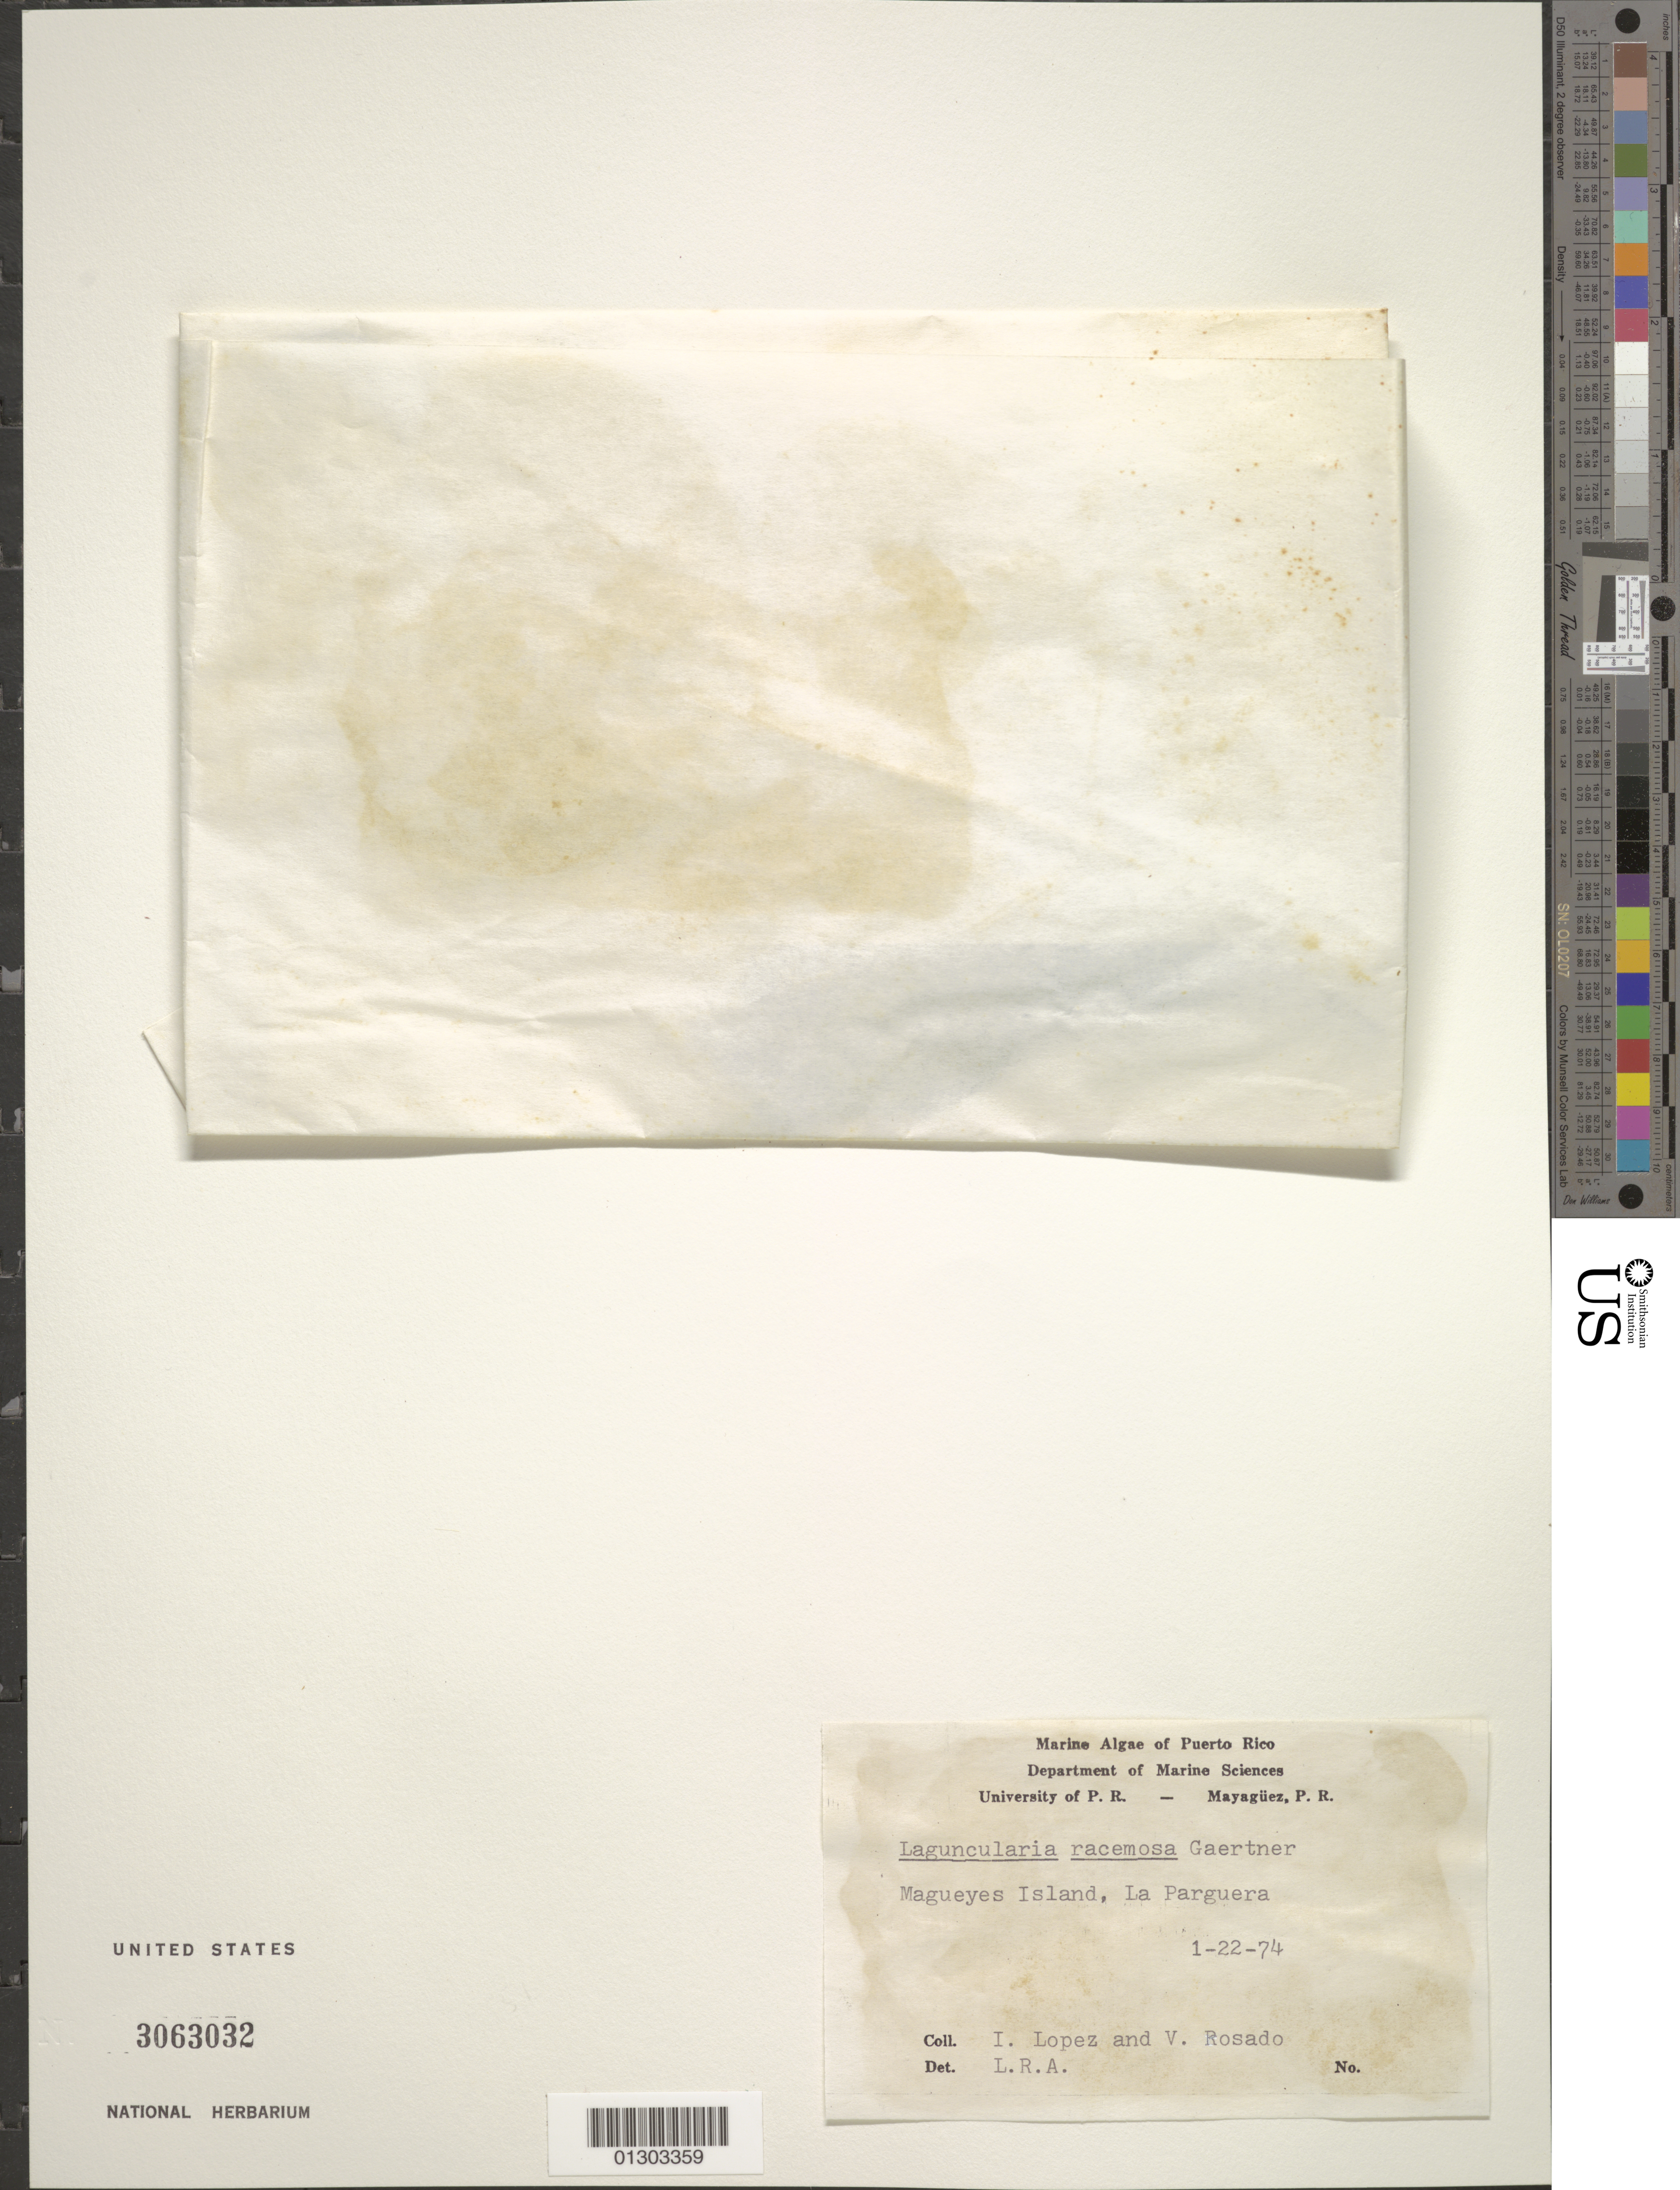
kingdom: Plantae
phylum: Tracheophyta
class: Magnoliopsida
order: Myrtales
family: Combretaceae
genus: Laguncularia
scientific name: Laguncularia racemosa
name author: (L.) C.F. Gaertn.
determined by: Almodovar, L. R.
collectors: I. Lopez & V. Rosado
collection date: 1974-01-22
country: Puerto Rico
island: Magueyes I.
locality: Magueyes Island, La Parguera.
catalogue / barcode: US 3063032